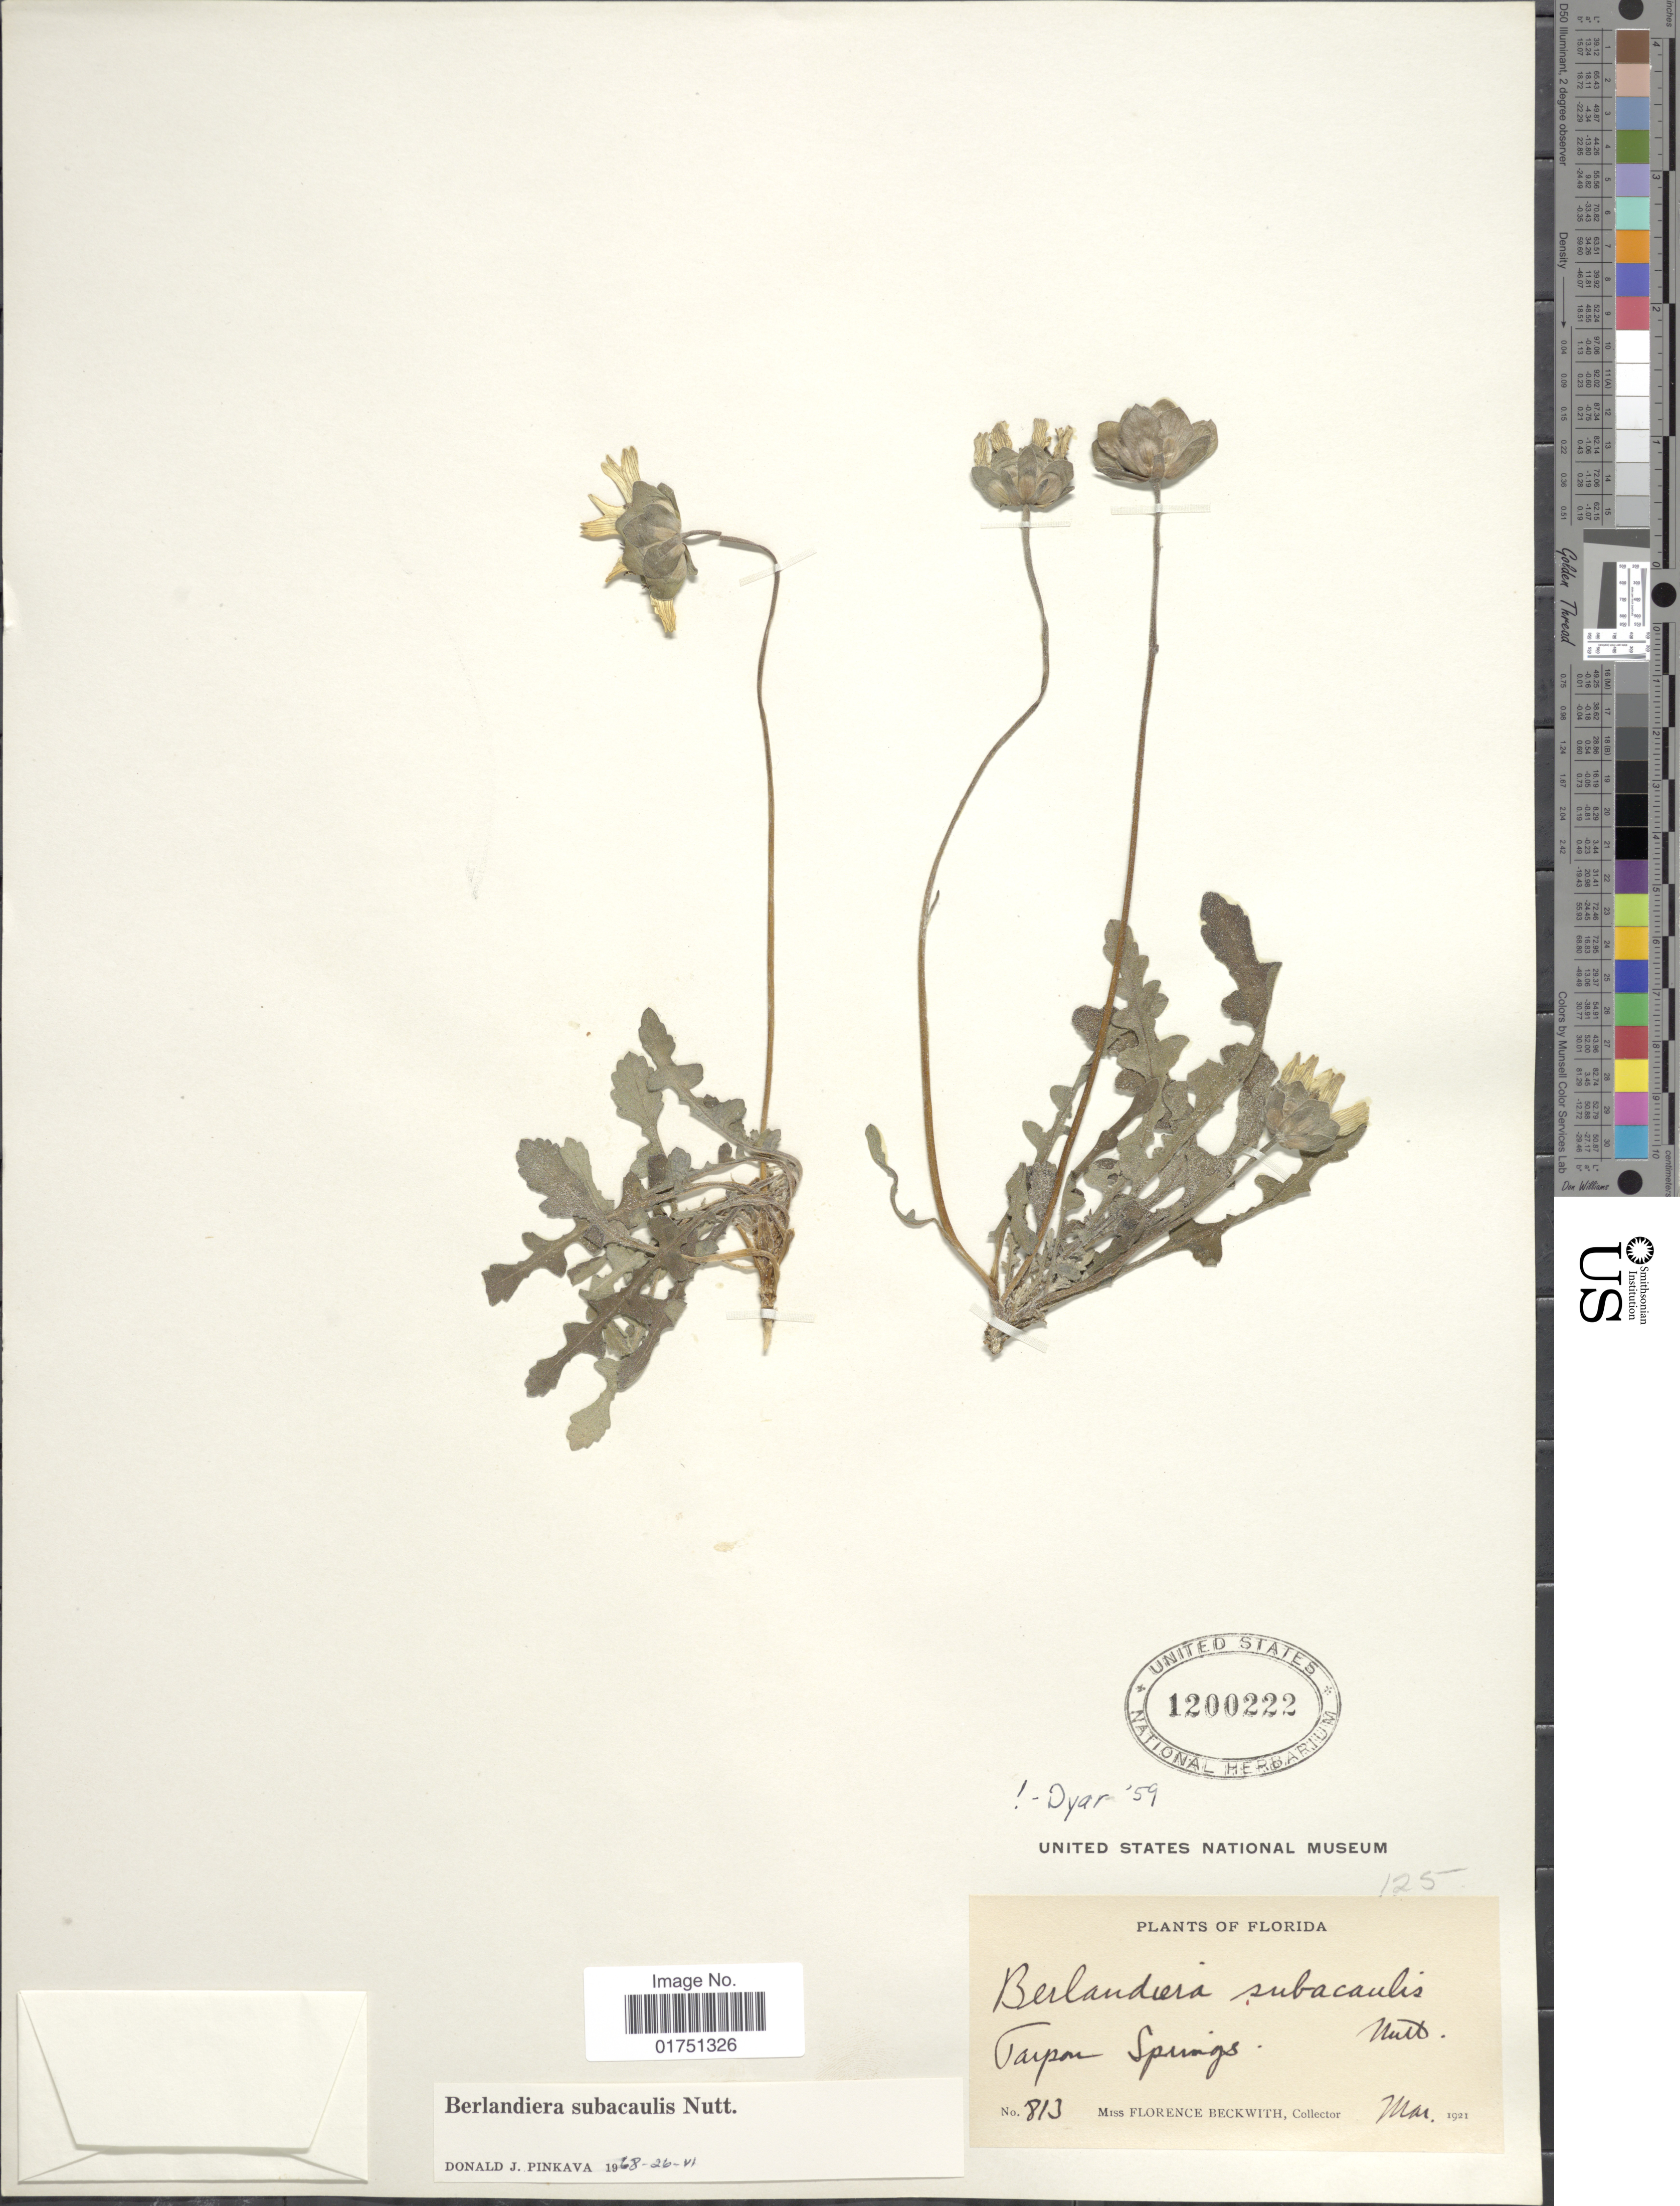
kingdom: Plantae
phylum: Tracheophyta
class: Magnoliopsida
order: Asterales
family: Asteraceae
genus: Berlandiera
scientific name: Berlandiera subacaulis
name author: Nutt.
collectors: F. Beckwith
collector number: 813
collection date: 1921-03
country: United States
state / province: Florida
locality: Tarpon Springs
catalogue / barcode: US 1200222